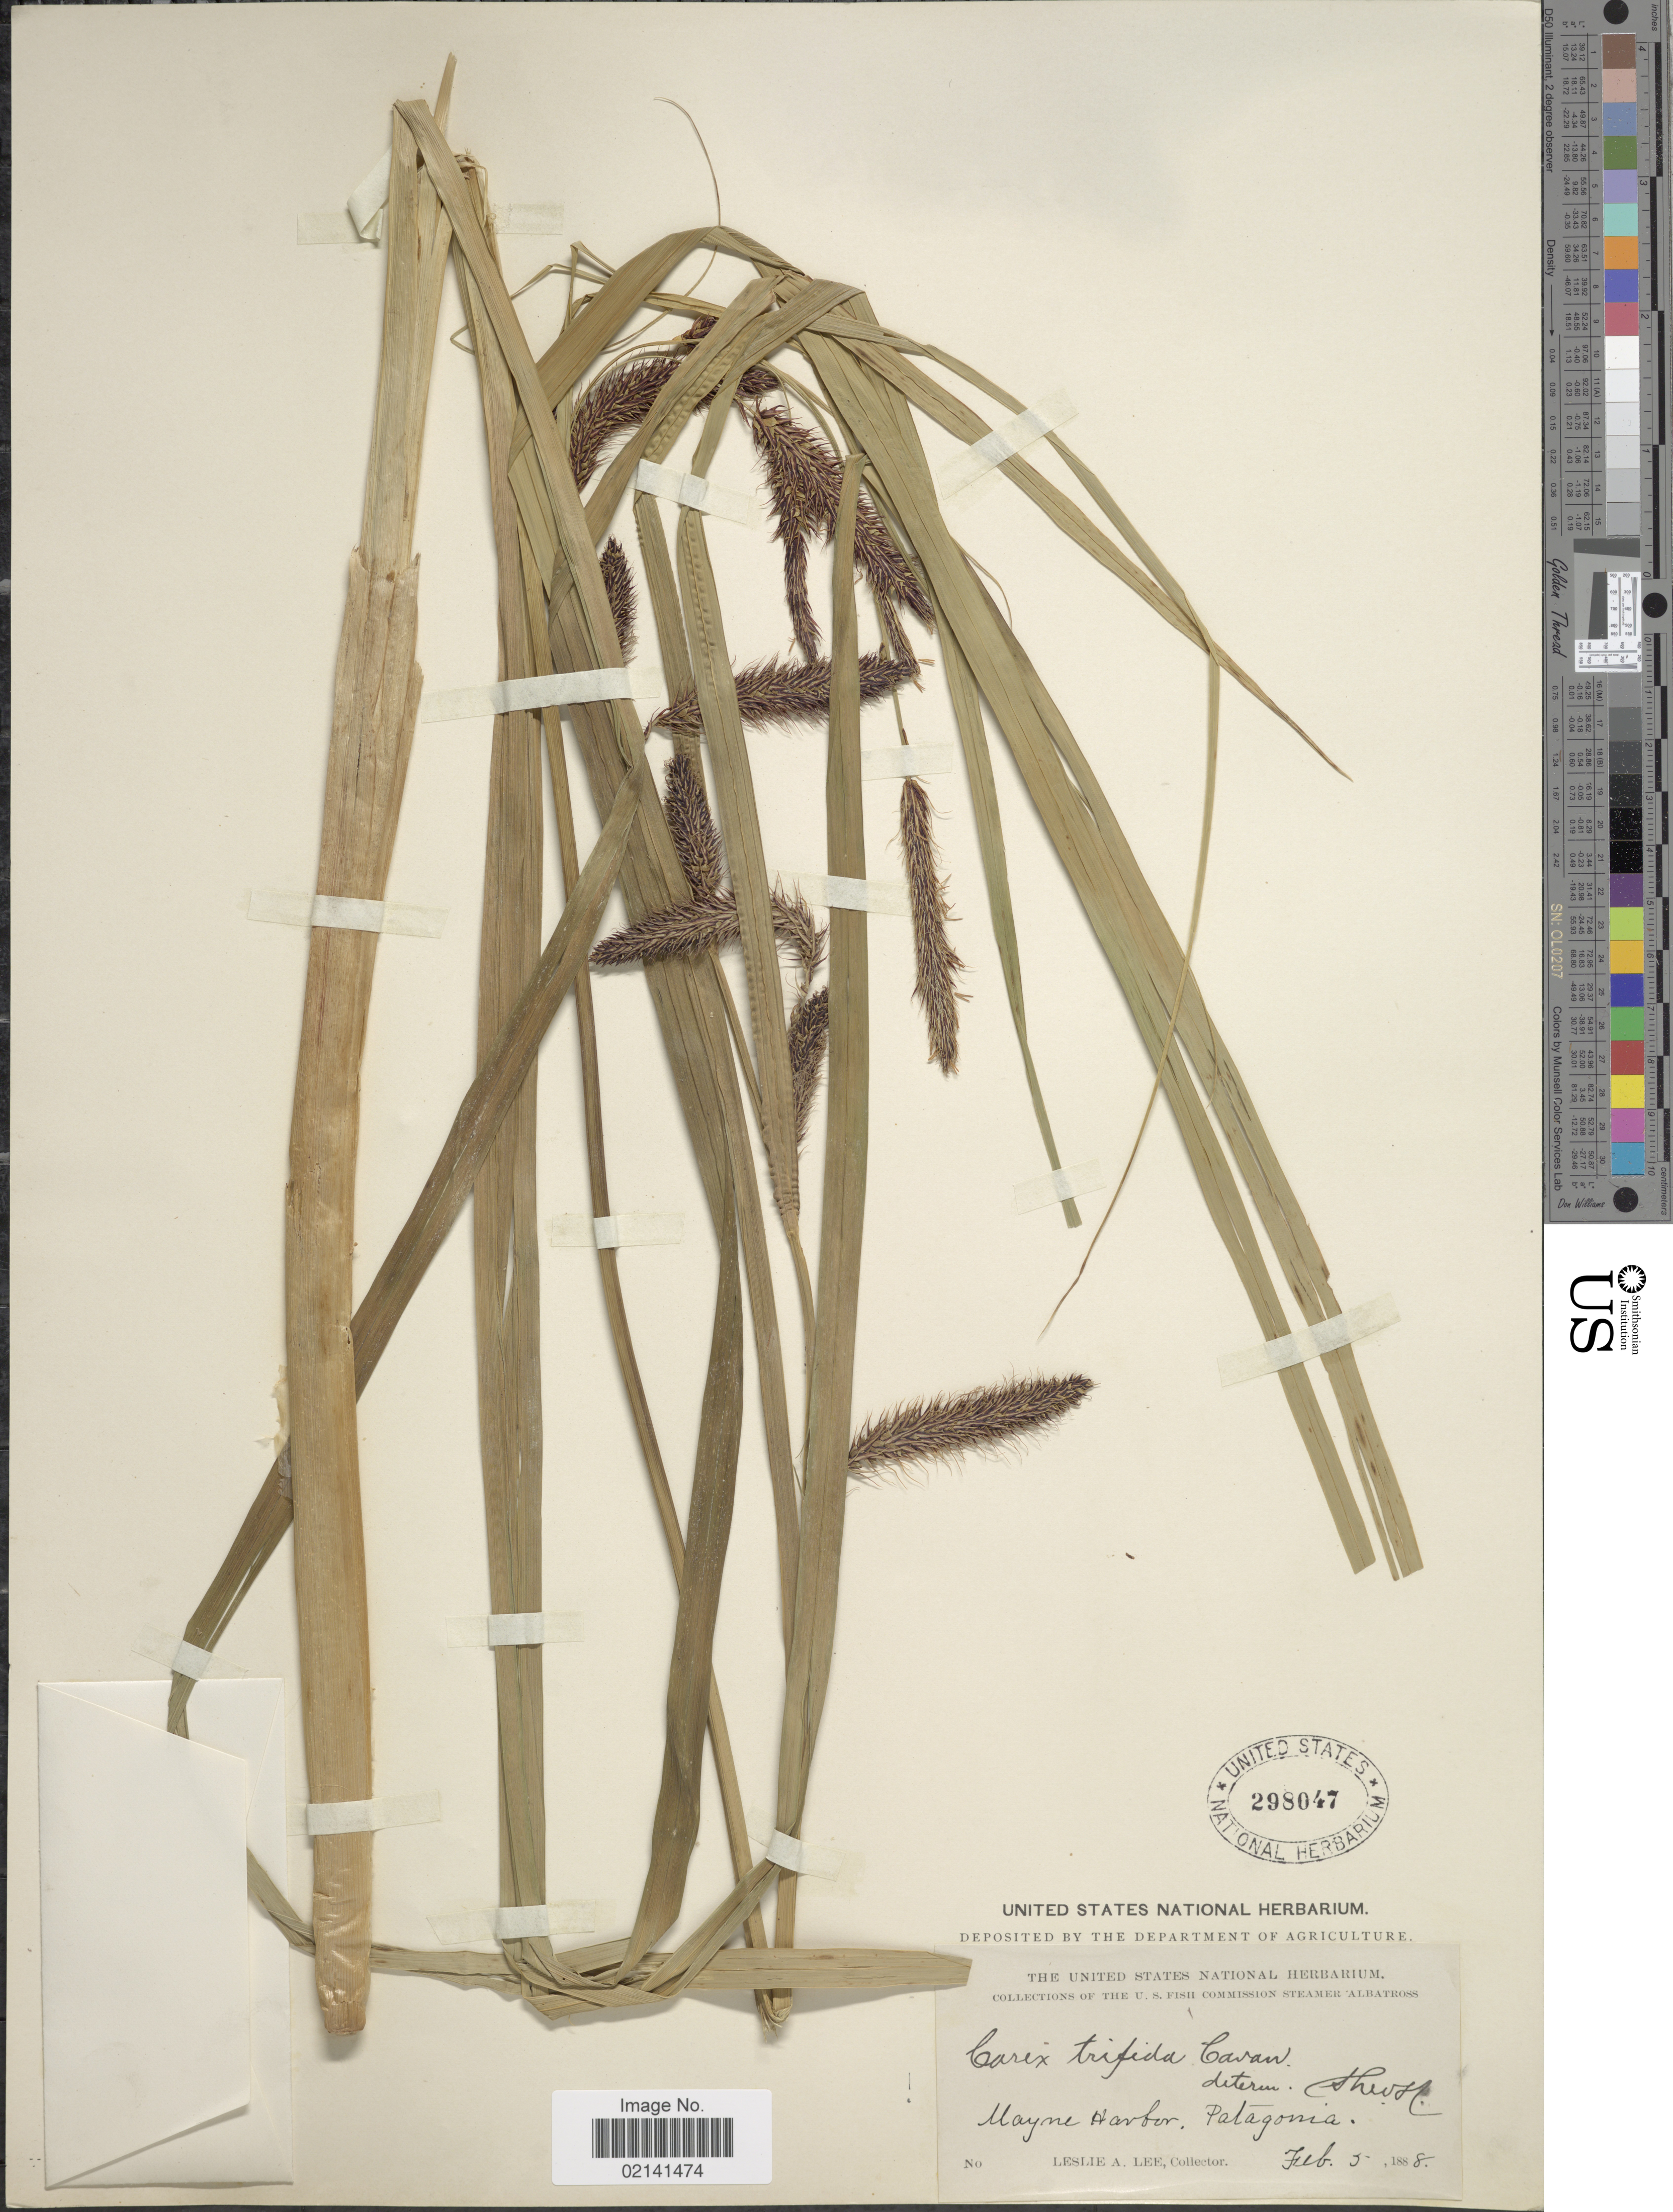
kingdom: Plantae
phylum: Tracheophyta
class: Liliopsida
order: Poales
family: Cyperaceae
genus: Carex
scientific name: Carex darwinii var. urolepis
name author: Speg.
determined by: Jimnéz-Mejias, Pedro, (UPOS), Universidad Pablo de Olavide (SPAIN)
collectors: L. Lee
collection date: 1888-02-05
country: Argentina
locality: Mayne Harbor, Patagonia.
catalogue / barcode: US 298047